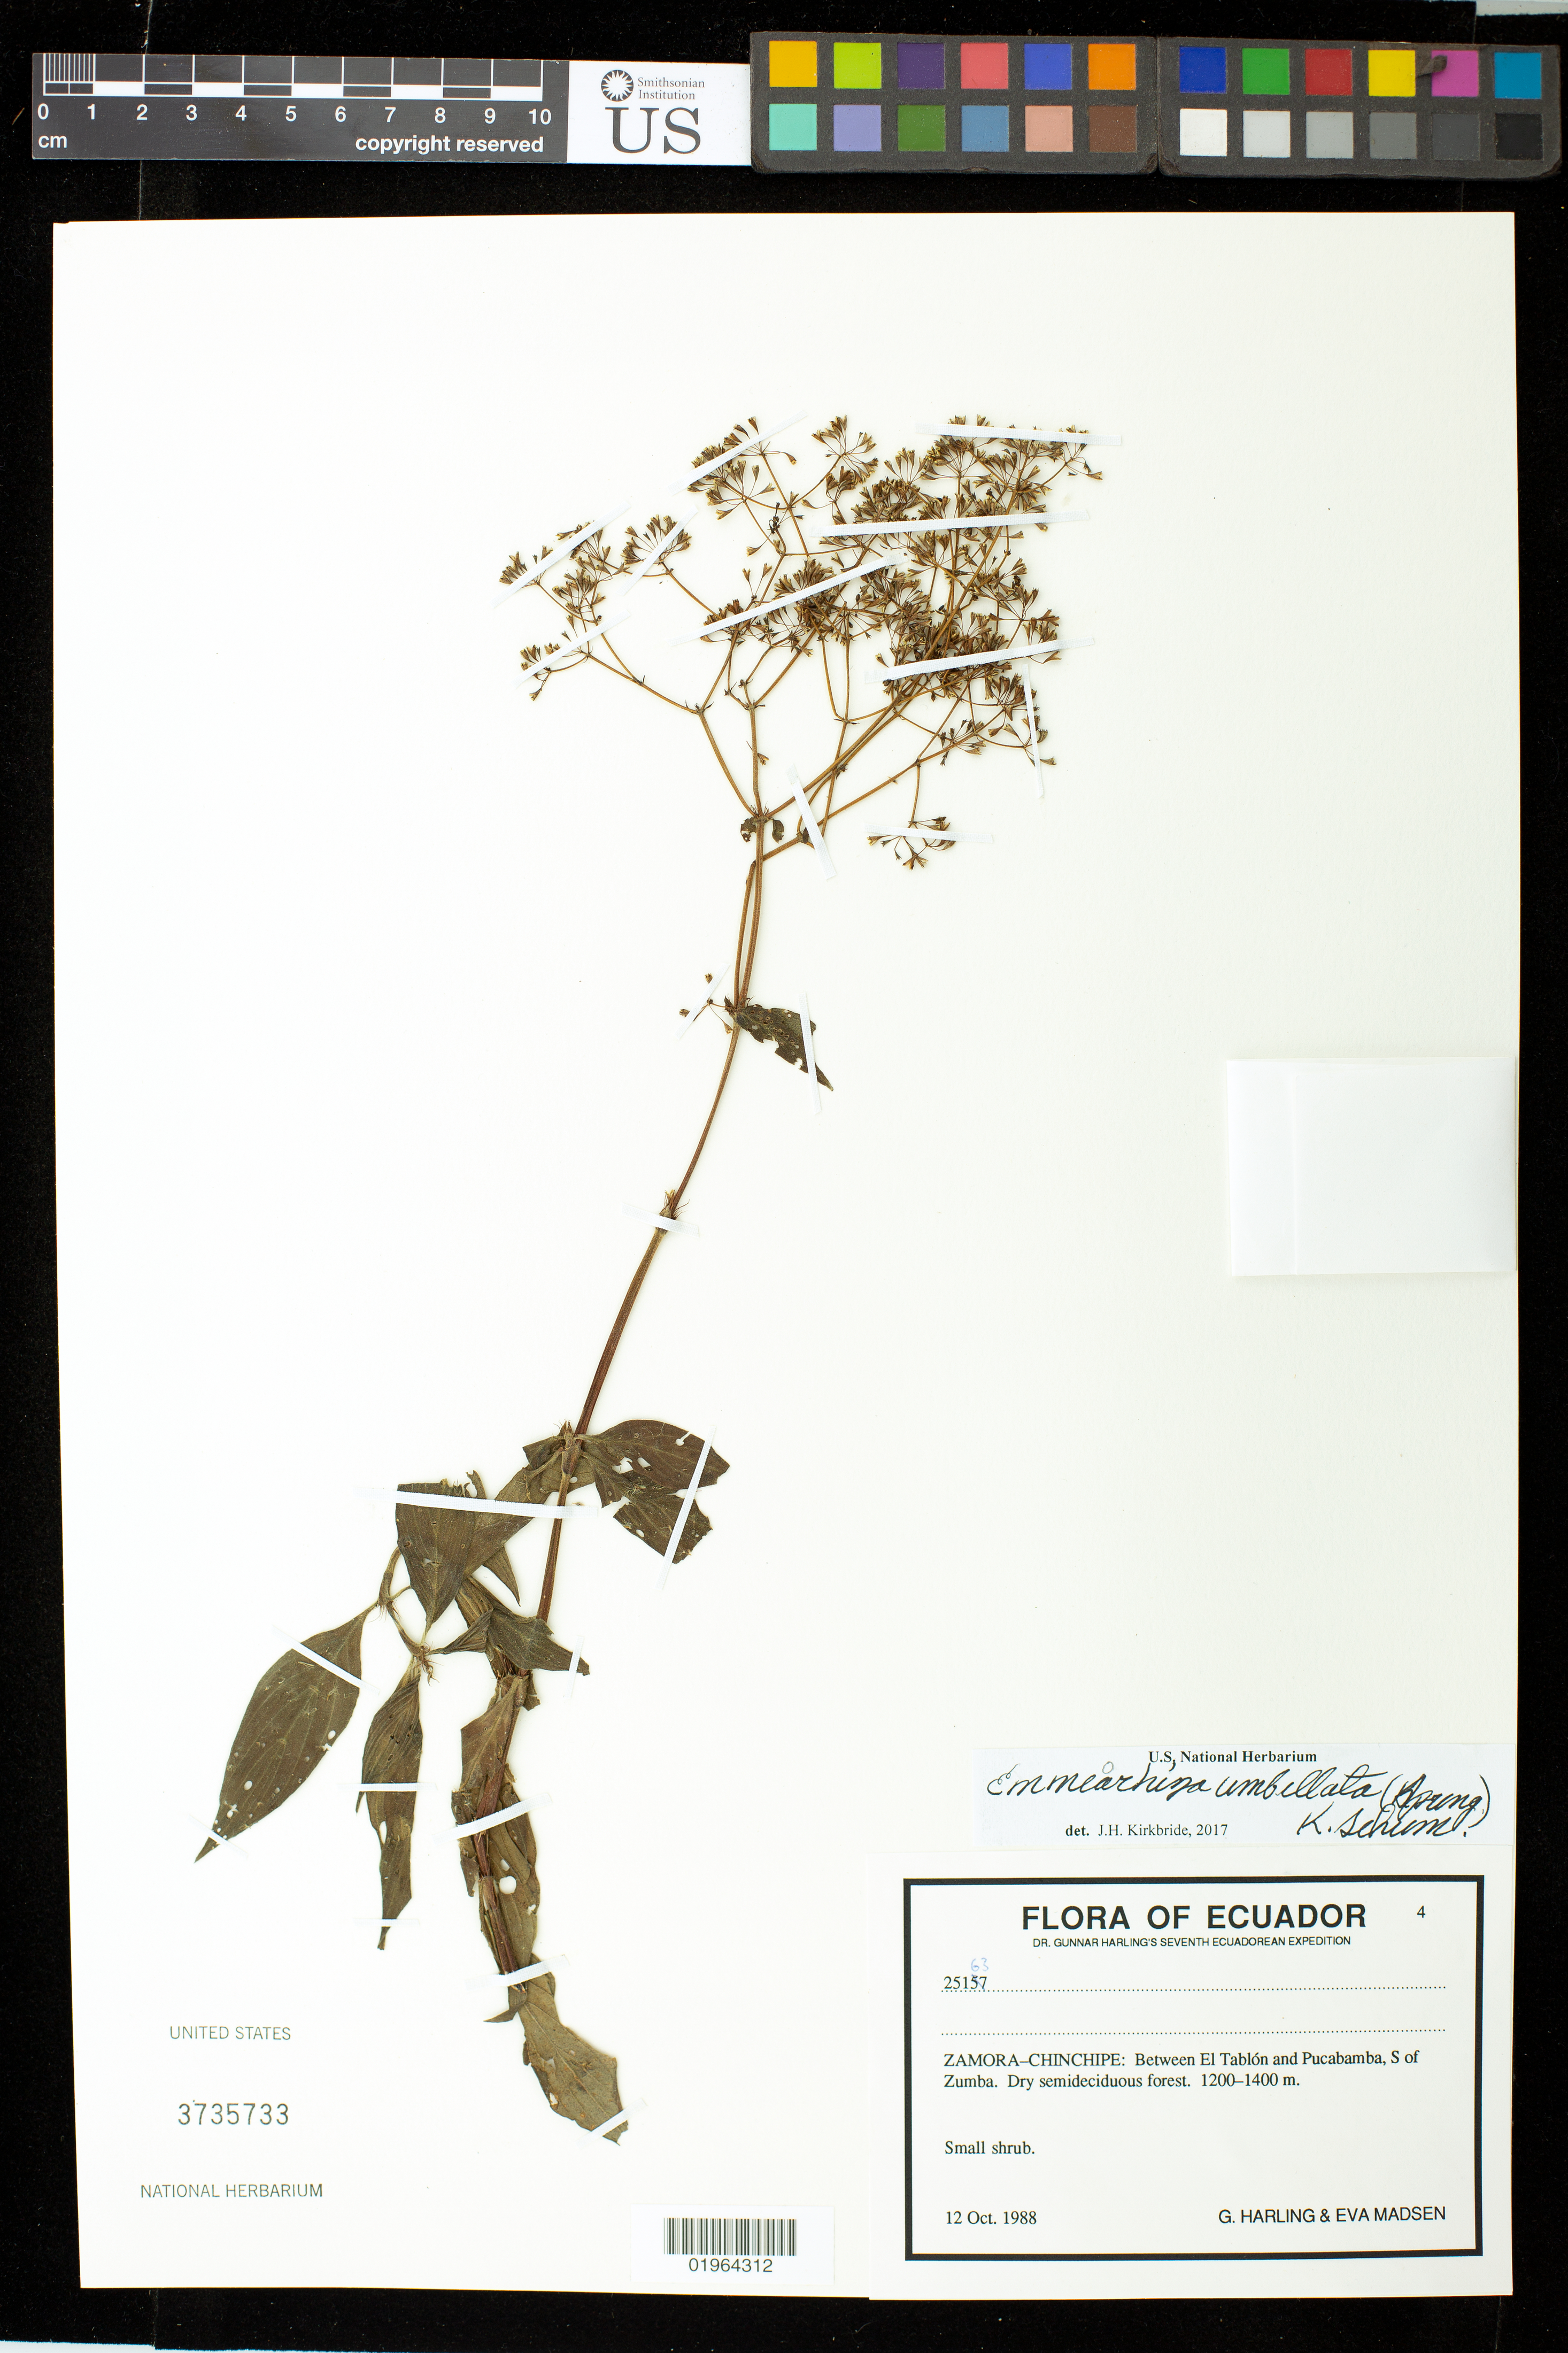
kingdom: Plantae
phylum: Tracheophyta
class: Magnoliopsida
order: Gentianales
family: Rubiaceae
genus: Emmeorhiza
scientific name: Emmeorhiza umbellata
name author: (Spreng.) K. Schum.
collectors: G. Harling & E. Madsen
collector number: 25163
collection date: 1988-10-12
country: Ecuador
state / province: Zamora-Chinchipe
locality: Zamora-Chinchipe: between El Tablon and Pucubamba, S of Zumba.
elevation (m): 1200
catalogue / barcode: US 3735733